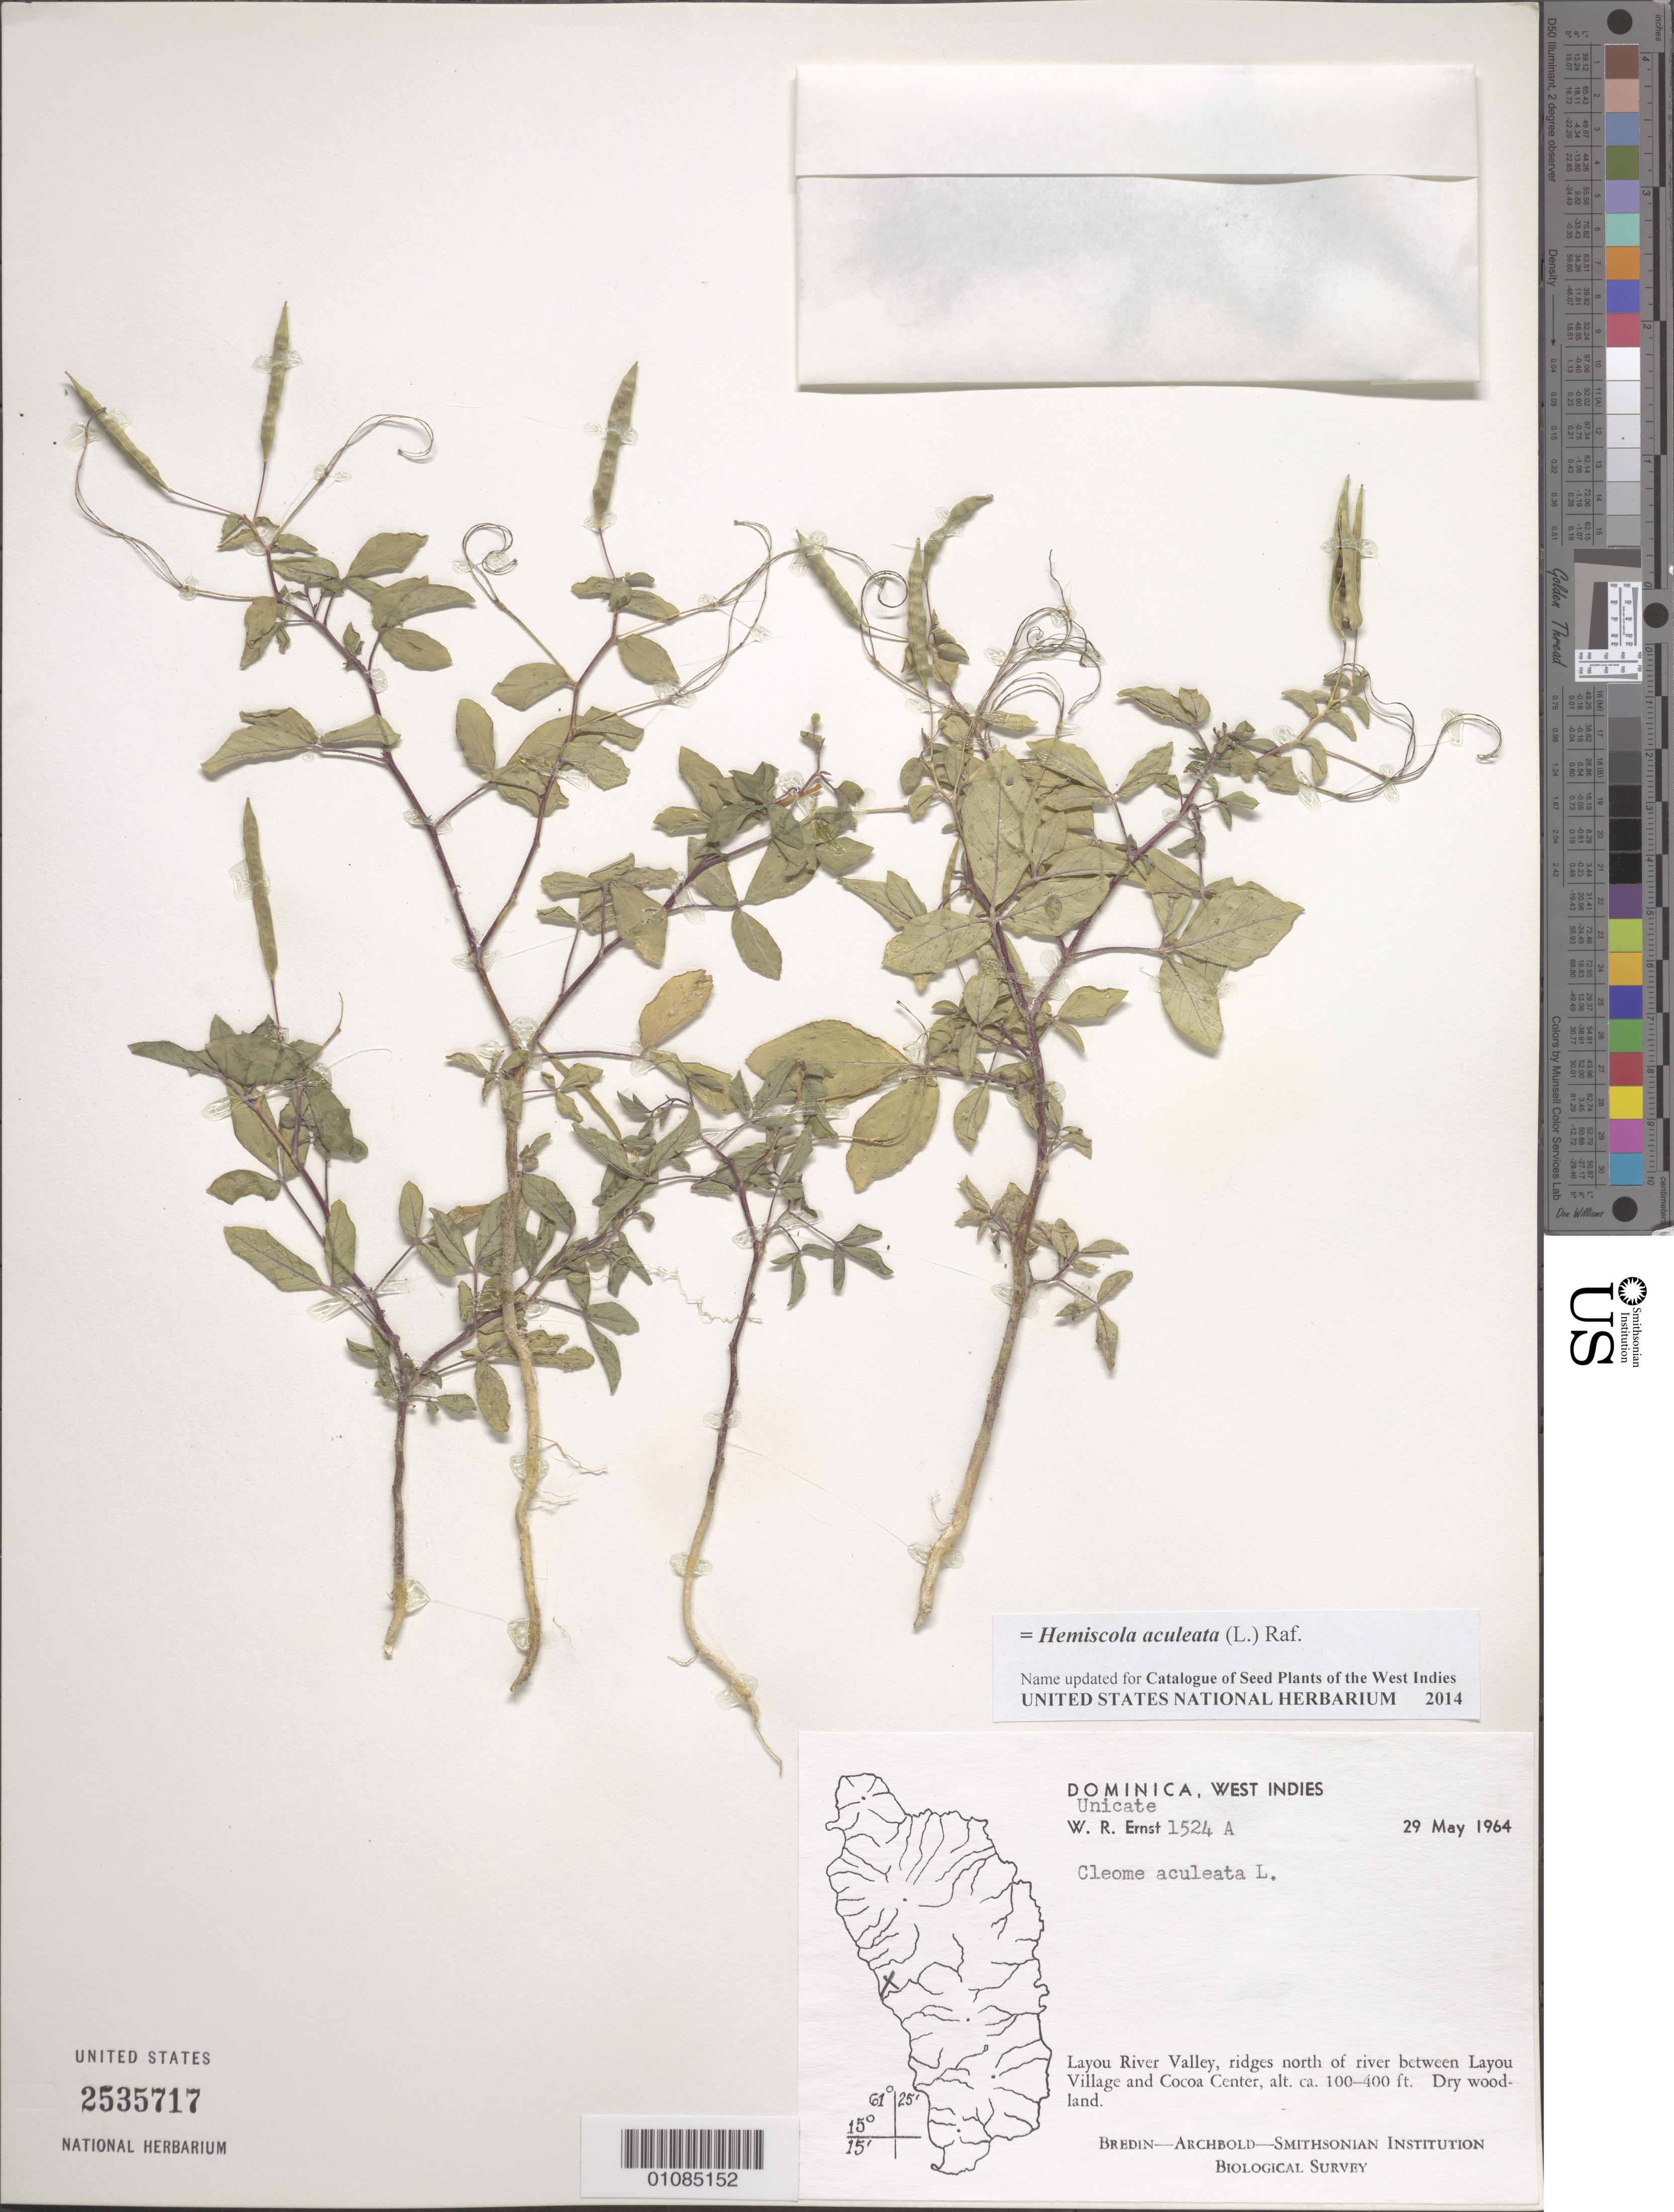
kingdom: Plantae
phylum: Tracheophyta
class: Magnoliopsida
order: Brassicales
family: Cleomaceae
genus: Tarenaya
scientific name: Tarenaya aculeata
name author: (L.) Soares Neto & Roalson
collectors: W. R. Ernst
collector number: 1524A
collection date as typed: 29 May 1964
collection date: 1964-05-29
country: Dominica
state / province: St. Joseph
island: Dominica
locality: Layou River Valley, ridges N of river between Layou Village and Cocao center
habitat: Dry woodland.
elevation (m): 30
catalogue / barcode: US 2535717